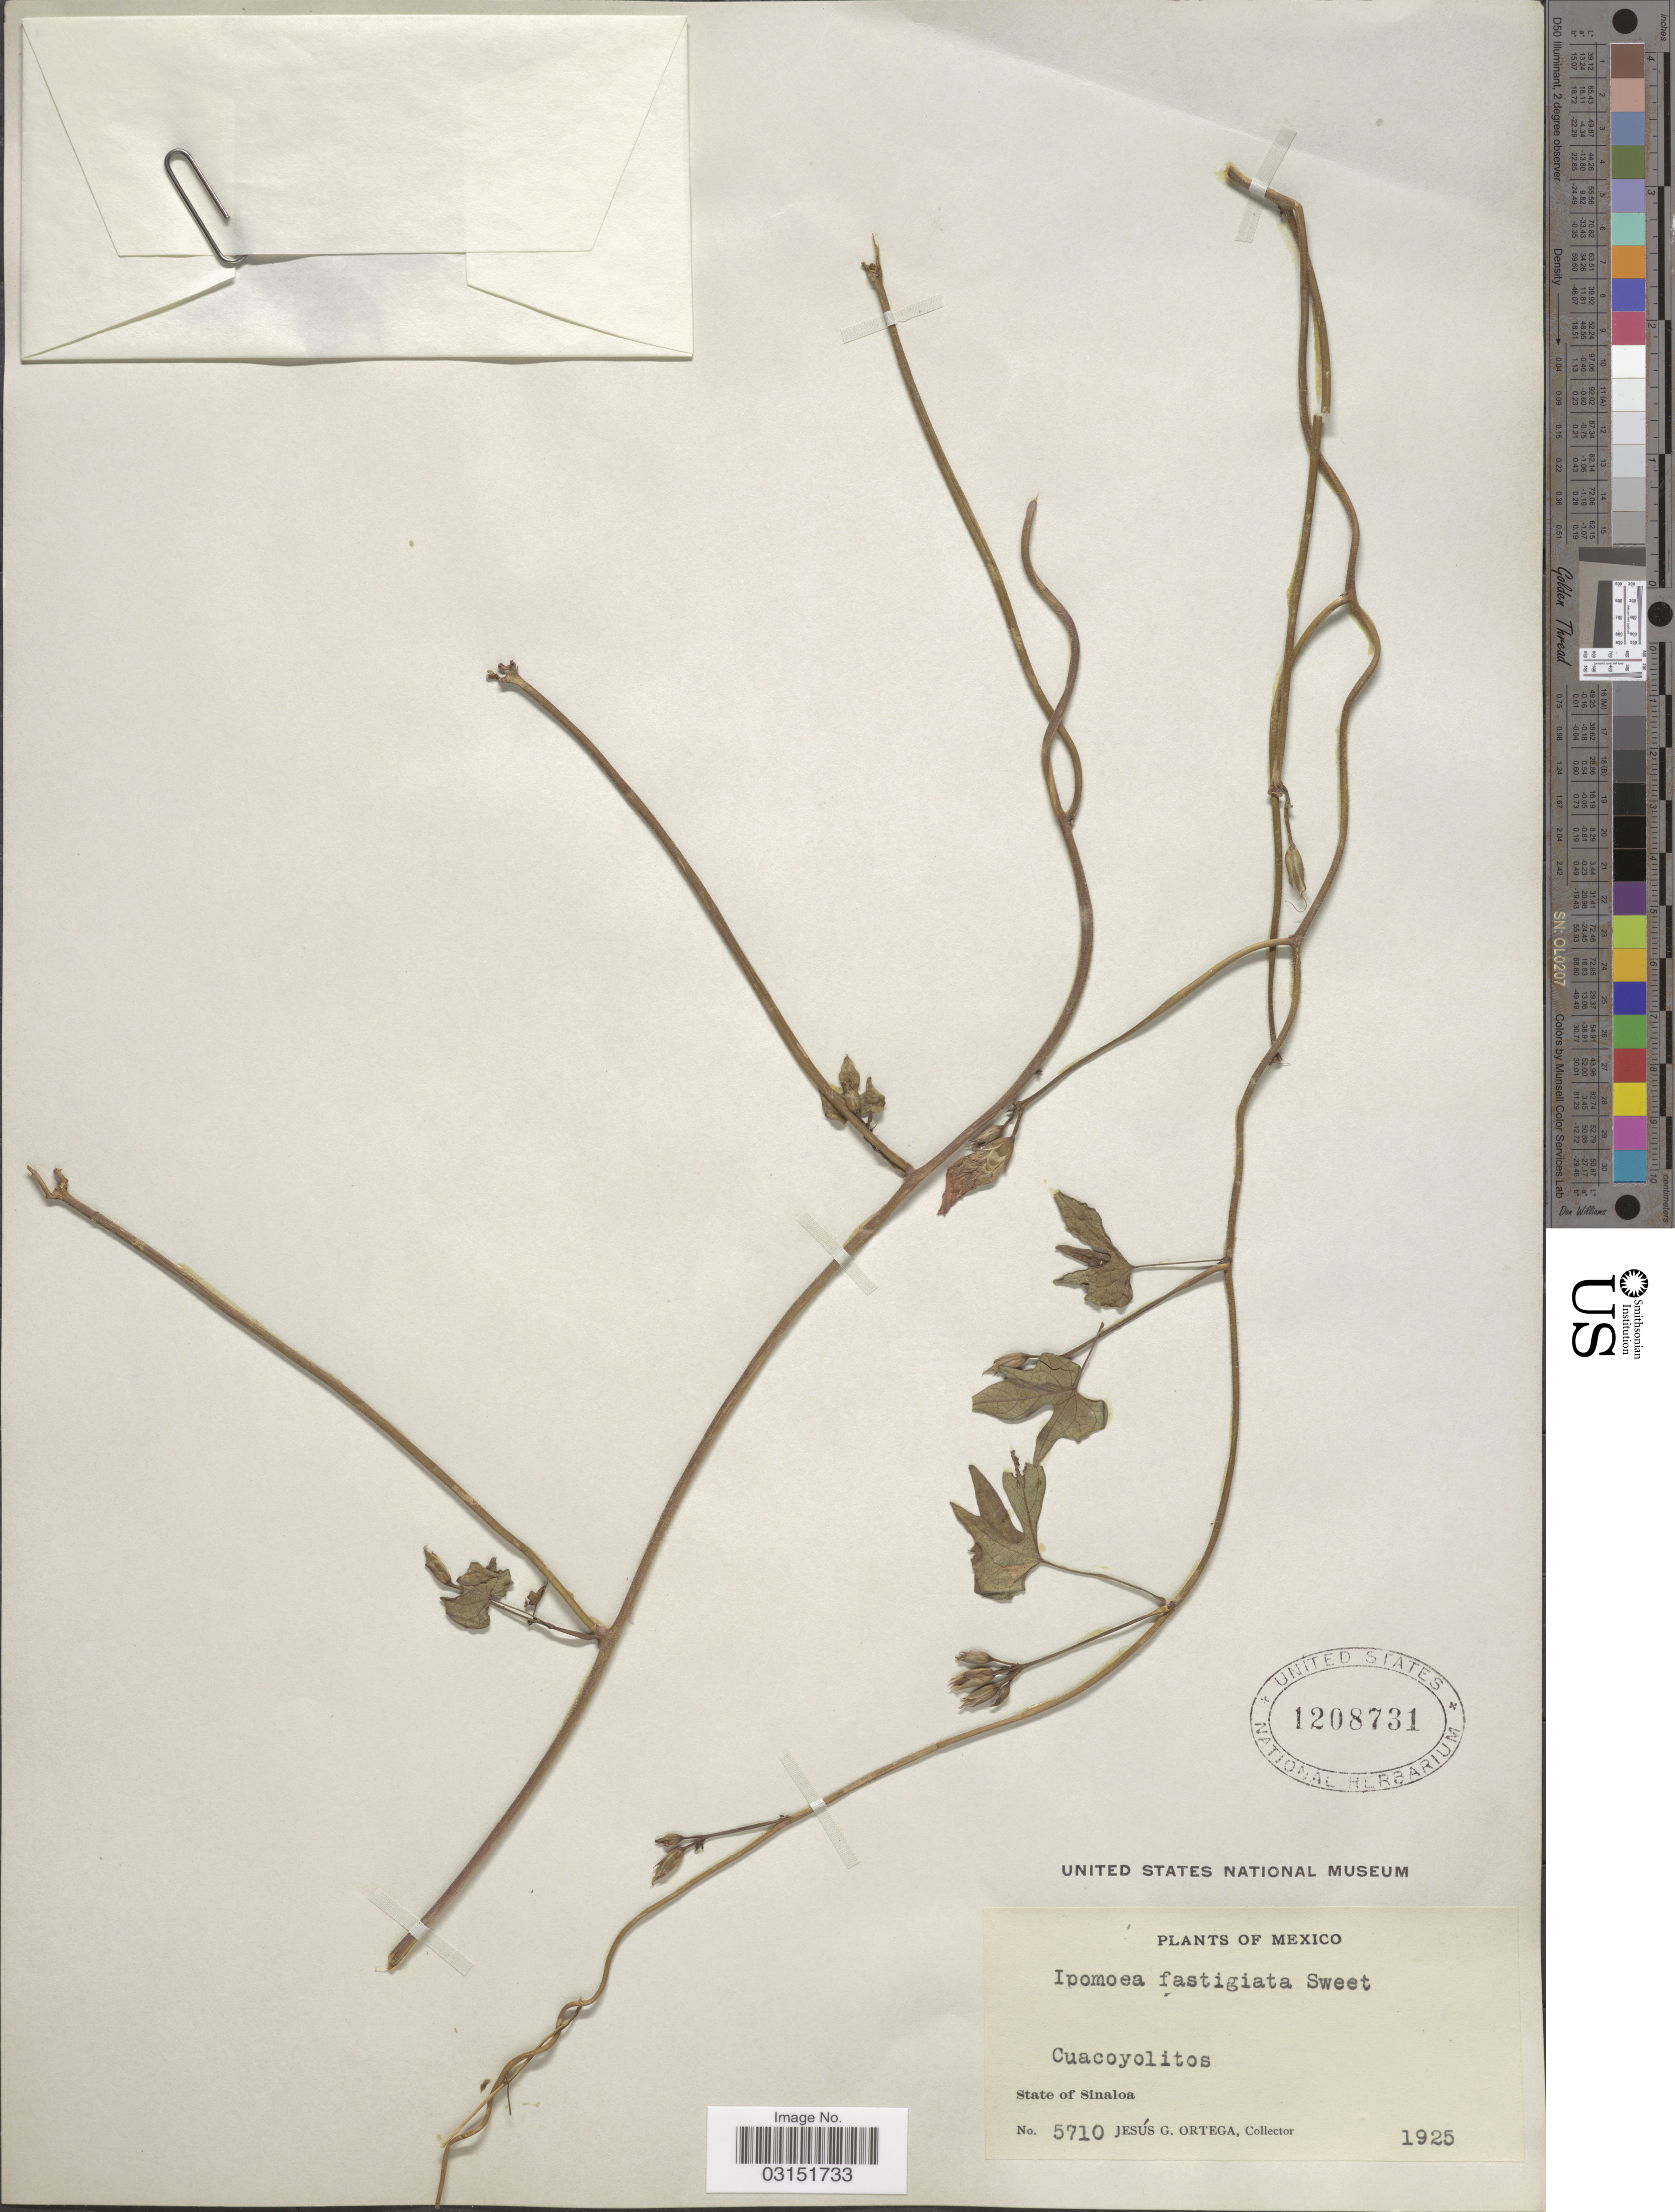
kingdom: Plantae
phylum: Tracheophyta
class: Magnoliopsida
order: Solanales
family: Convolvulaceae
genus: Ipomoea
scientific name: Ipomoea triloba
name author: L.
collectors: J. Ortega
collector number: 5710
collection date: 1925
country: Mexico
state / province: Sinaloa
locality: Cuacoyolitos.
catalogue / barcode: US 1208731